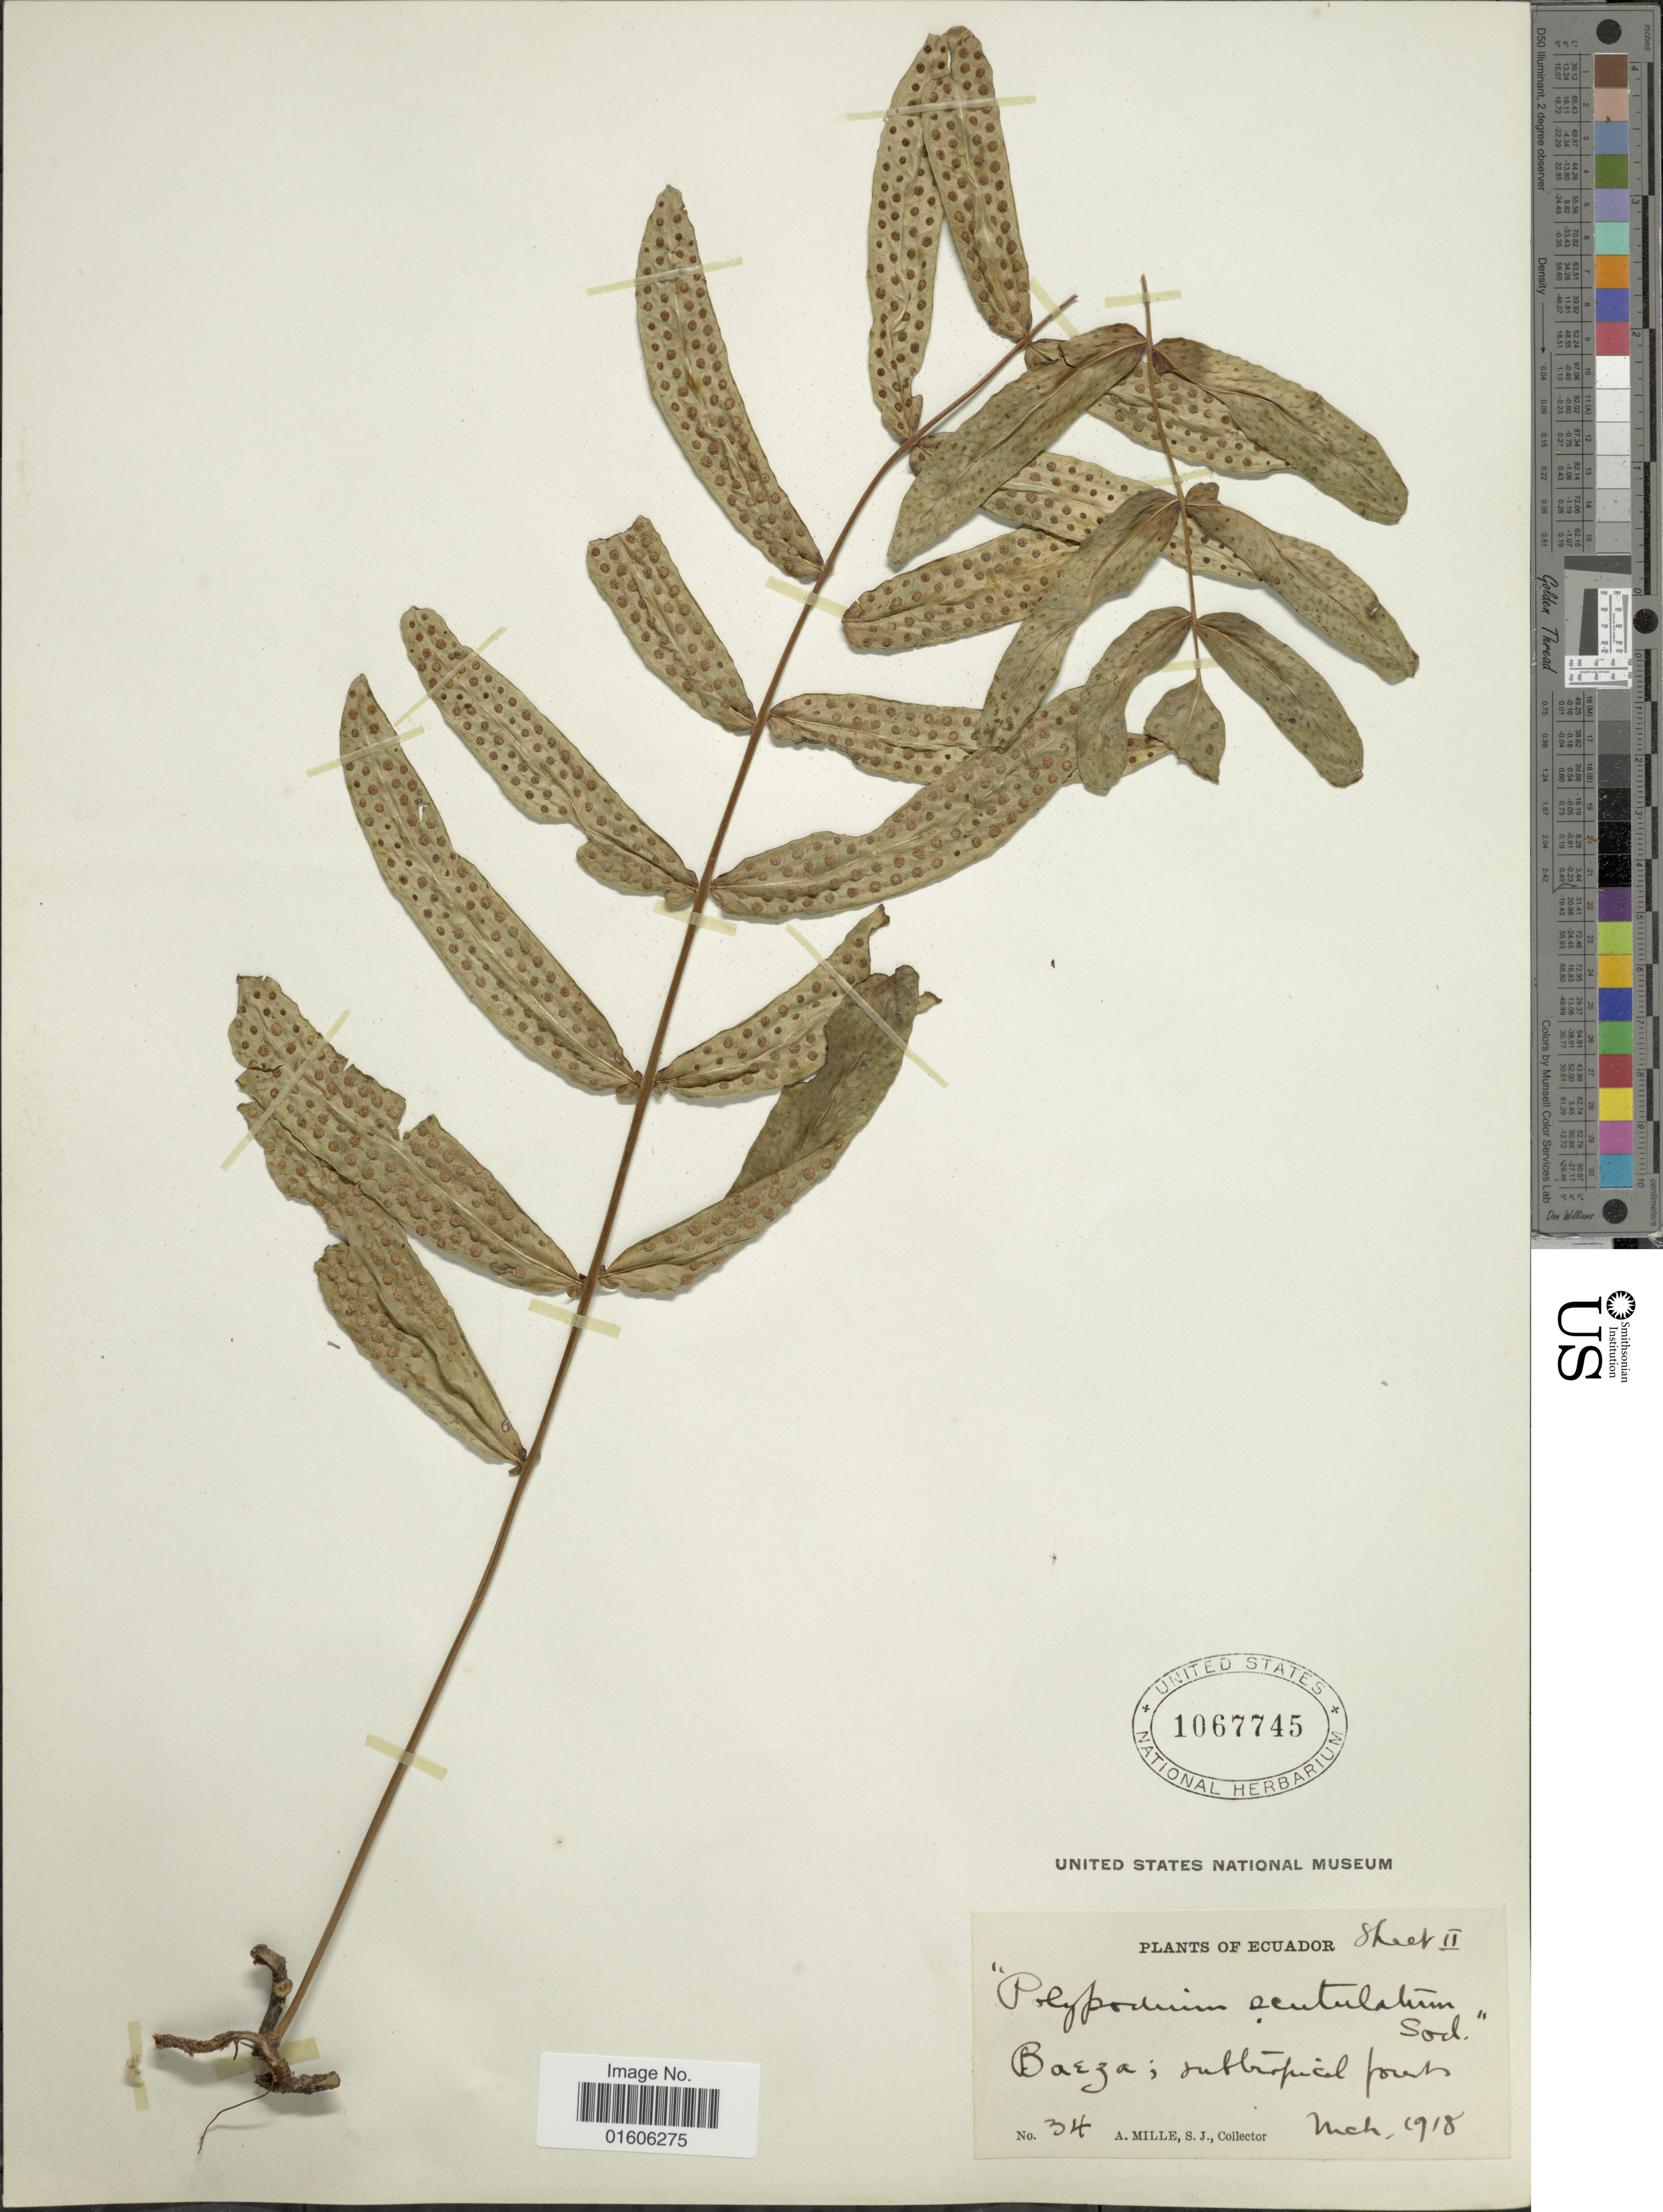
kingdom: Plantae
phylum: Tracheophyta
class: Polypodiopsida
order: Polypodiales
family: Polypodiaceae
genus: Serpocaulon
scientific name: Serpocaulon fraxinifolium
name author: (Jacq.) A.R. Sm.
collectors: A. Mille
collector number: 34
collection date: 1918-03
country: Ecuador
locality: Baeza; subtropical forests.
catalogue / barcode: US 1067745